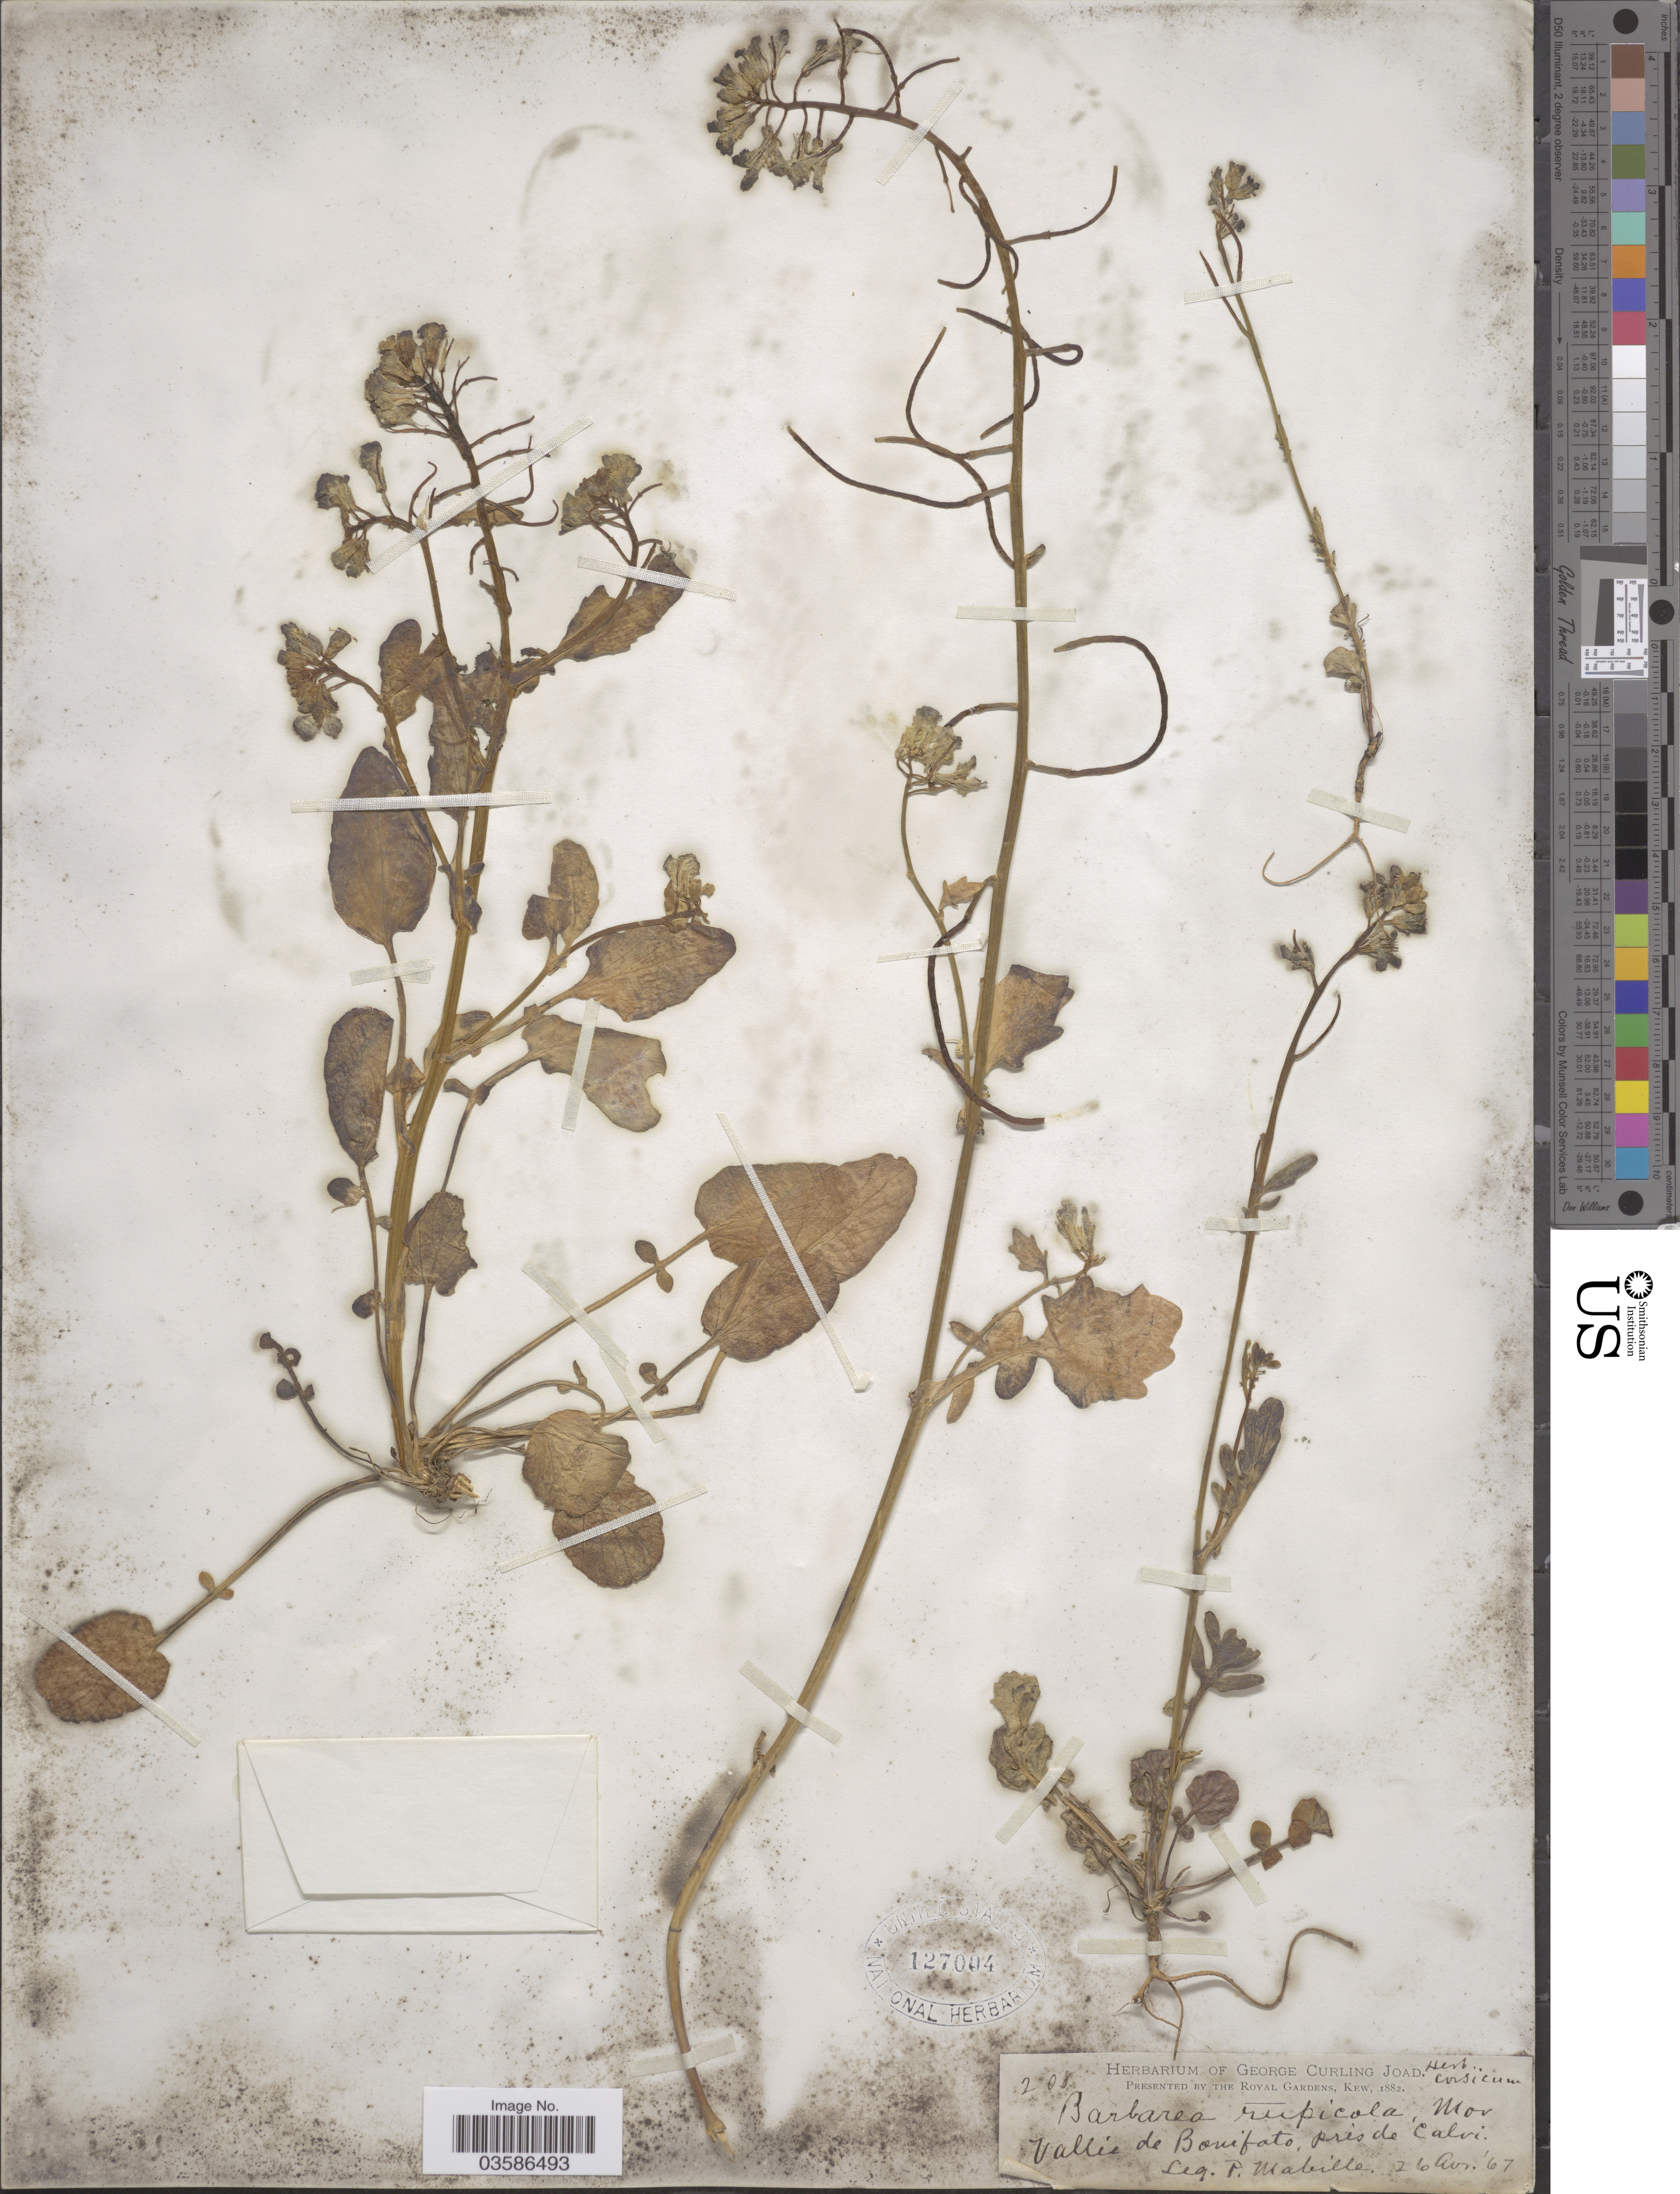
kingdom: Plantae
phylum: Tracheophyta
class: Magnoliopsida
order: Brassicales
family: Brassicaceae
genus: Barbarea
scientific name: Barbarea rupicola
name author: Moris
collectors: P. Mabille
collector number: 208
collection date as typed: Transcribed d/m/y: 26/8/67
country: Italy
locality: Vallée de Bonifato, près de Calvi.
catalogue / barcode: US 127004